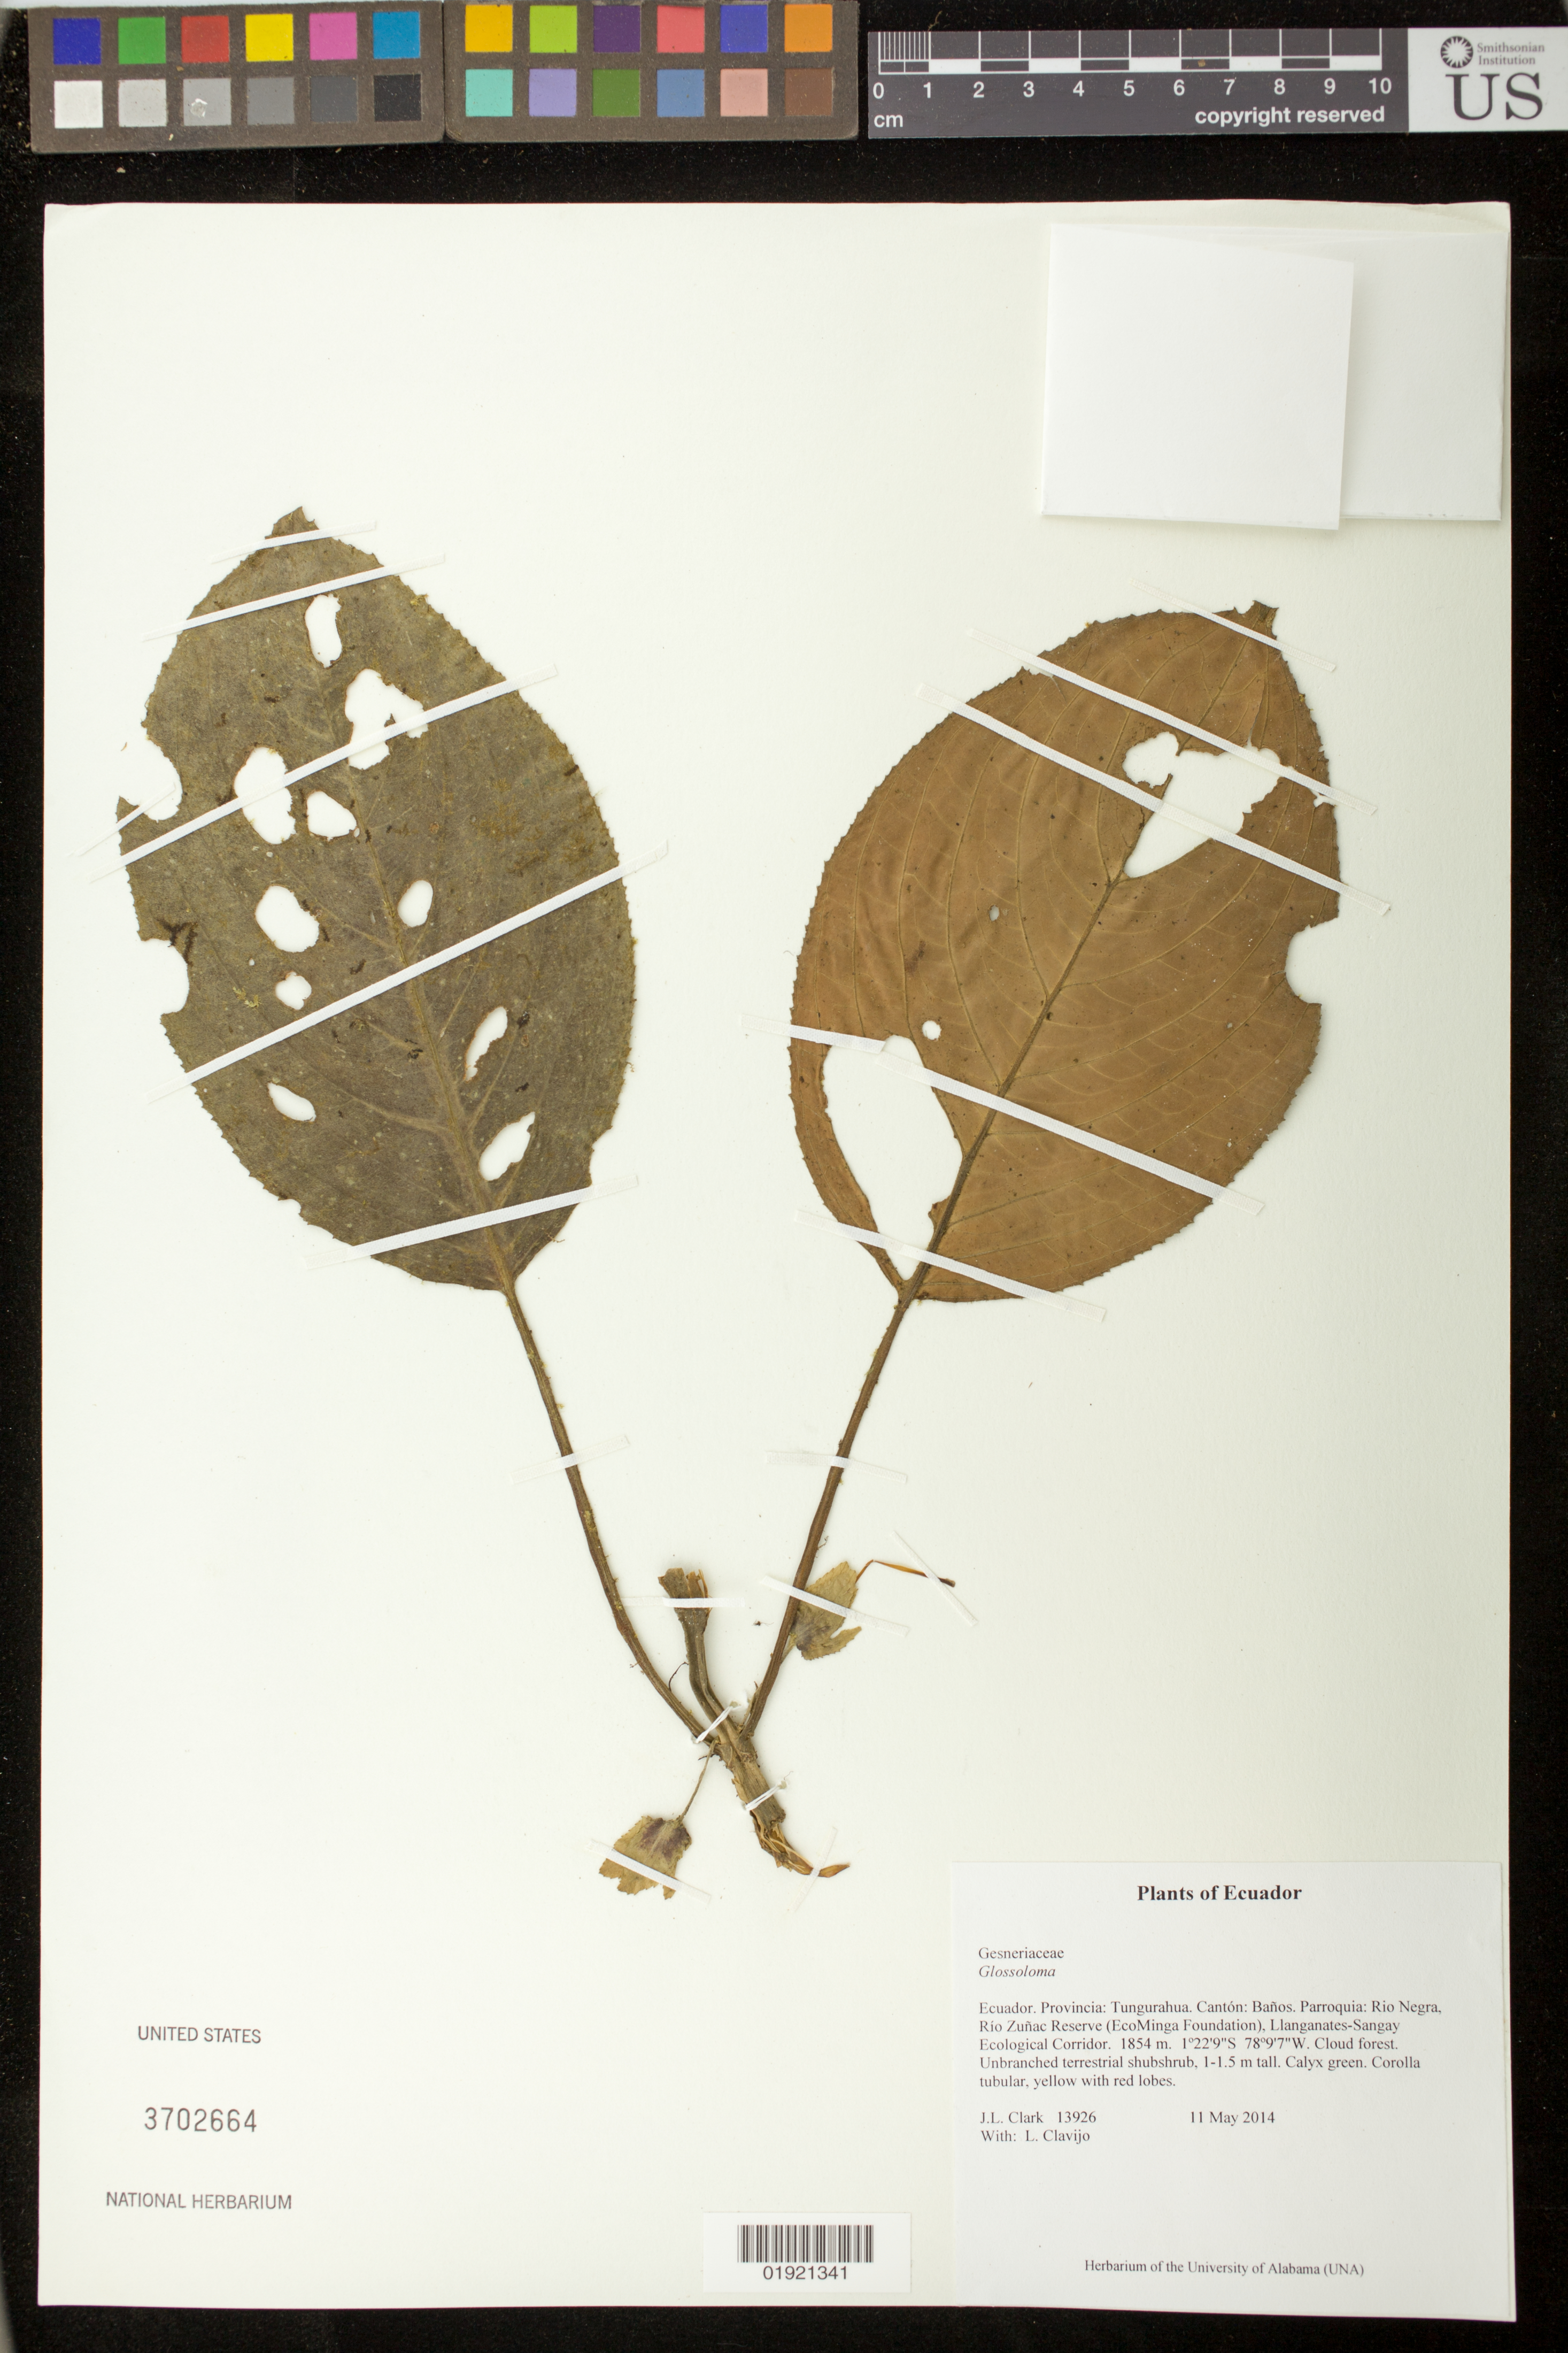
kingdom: Plantae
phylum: Tracheophyta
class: Magnoliopsida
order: Lamiales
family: Gesneriaceae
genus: Glossoloma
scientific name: Glossoloma sp.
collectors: J. L. Clark & L. Clavijo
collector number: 13926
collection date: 2014-05-11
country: Ecuador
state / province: Tungurahua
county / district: Banos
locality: Parroquia: Rio Negra, Rio Zunac Reserve (EcoMinga Foundation), Llanganates-Sangay Ecological Corridor.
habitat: Cloud forest.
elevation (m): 1854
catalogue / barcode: US 3702664